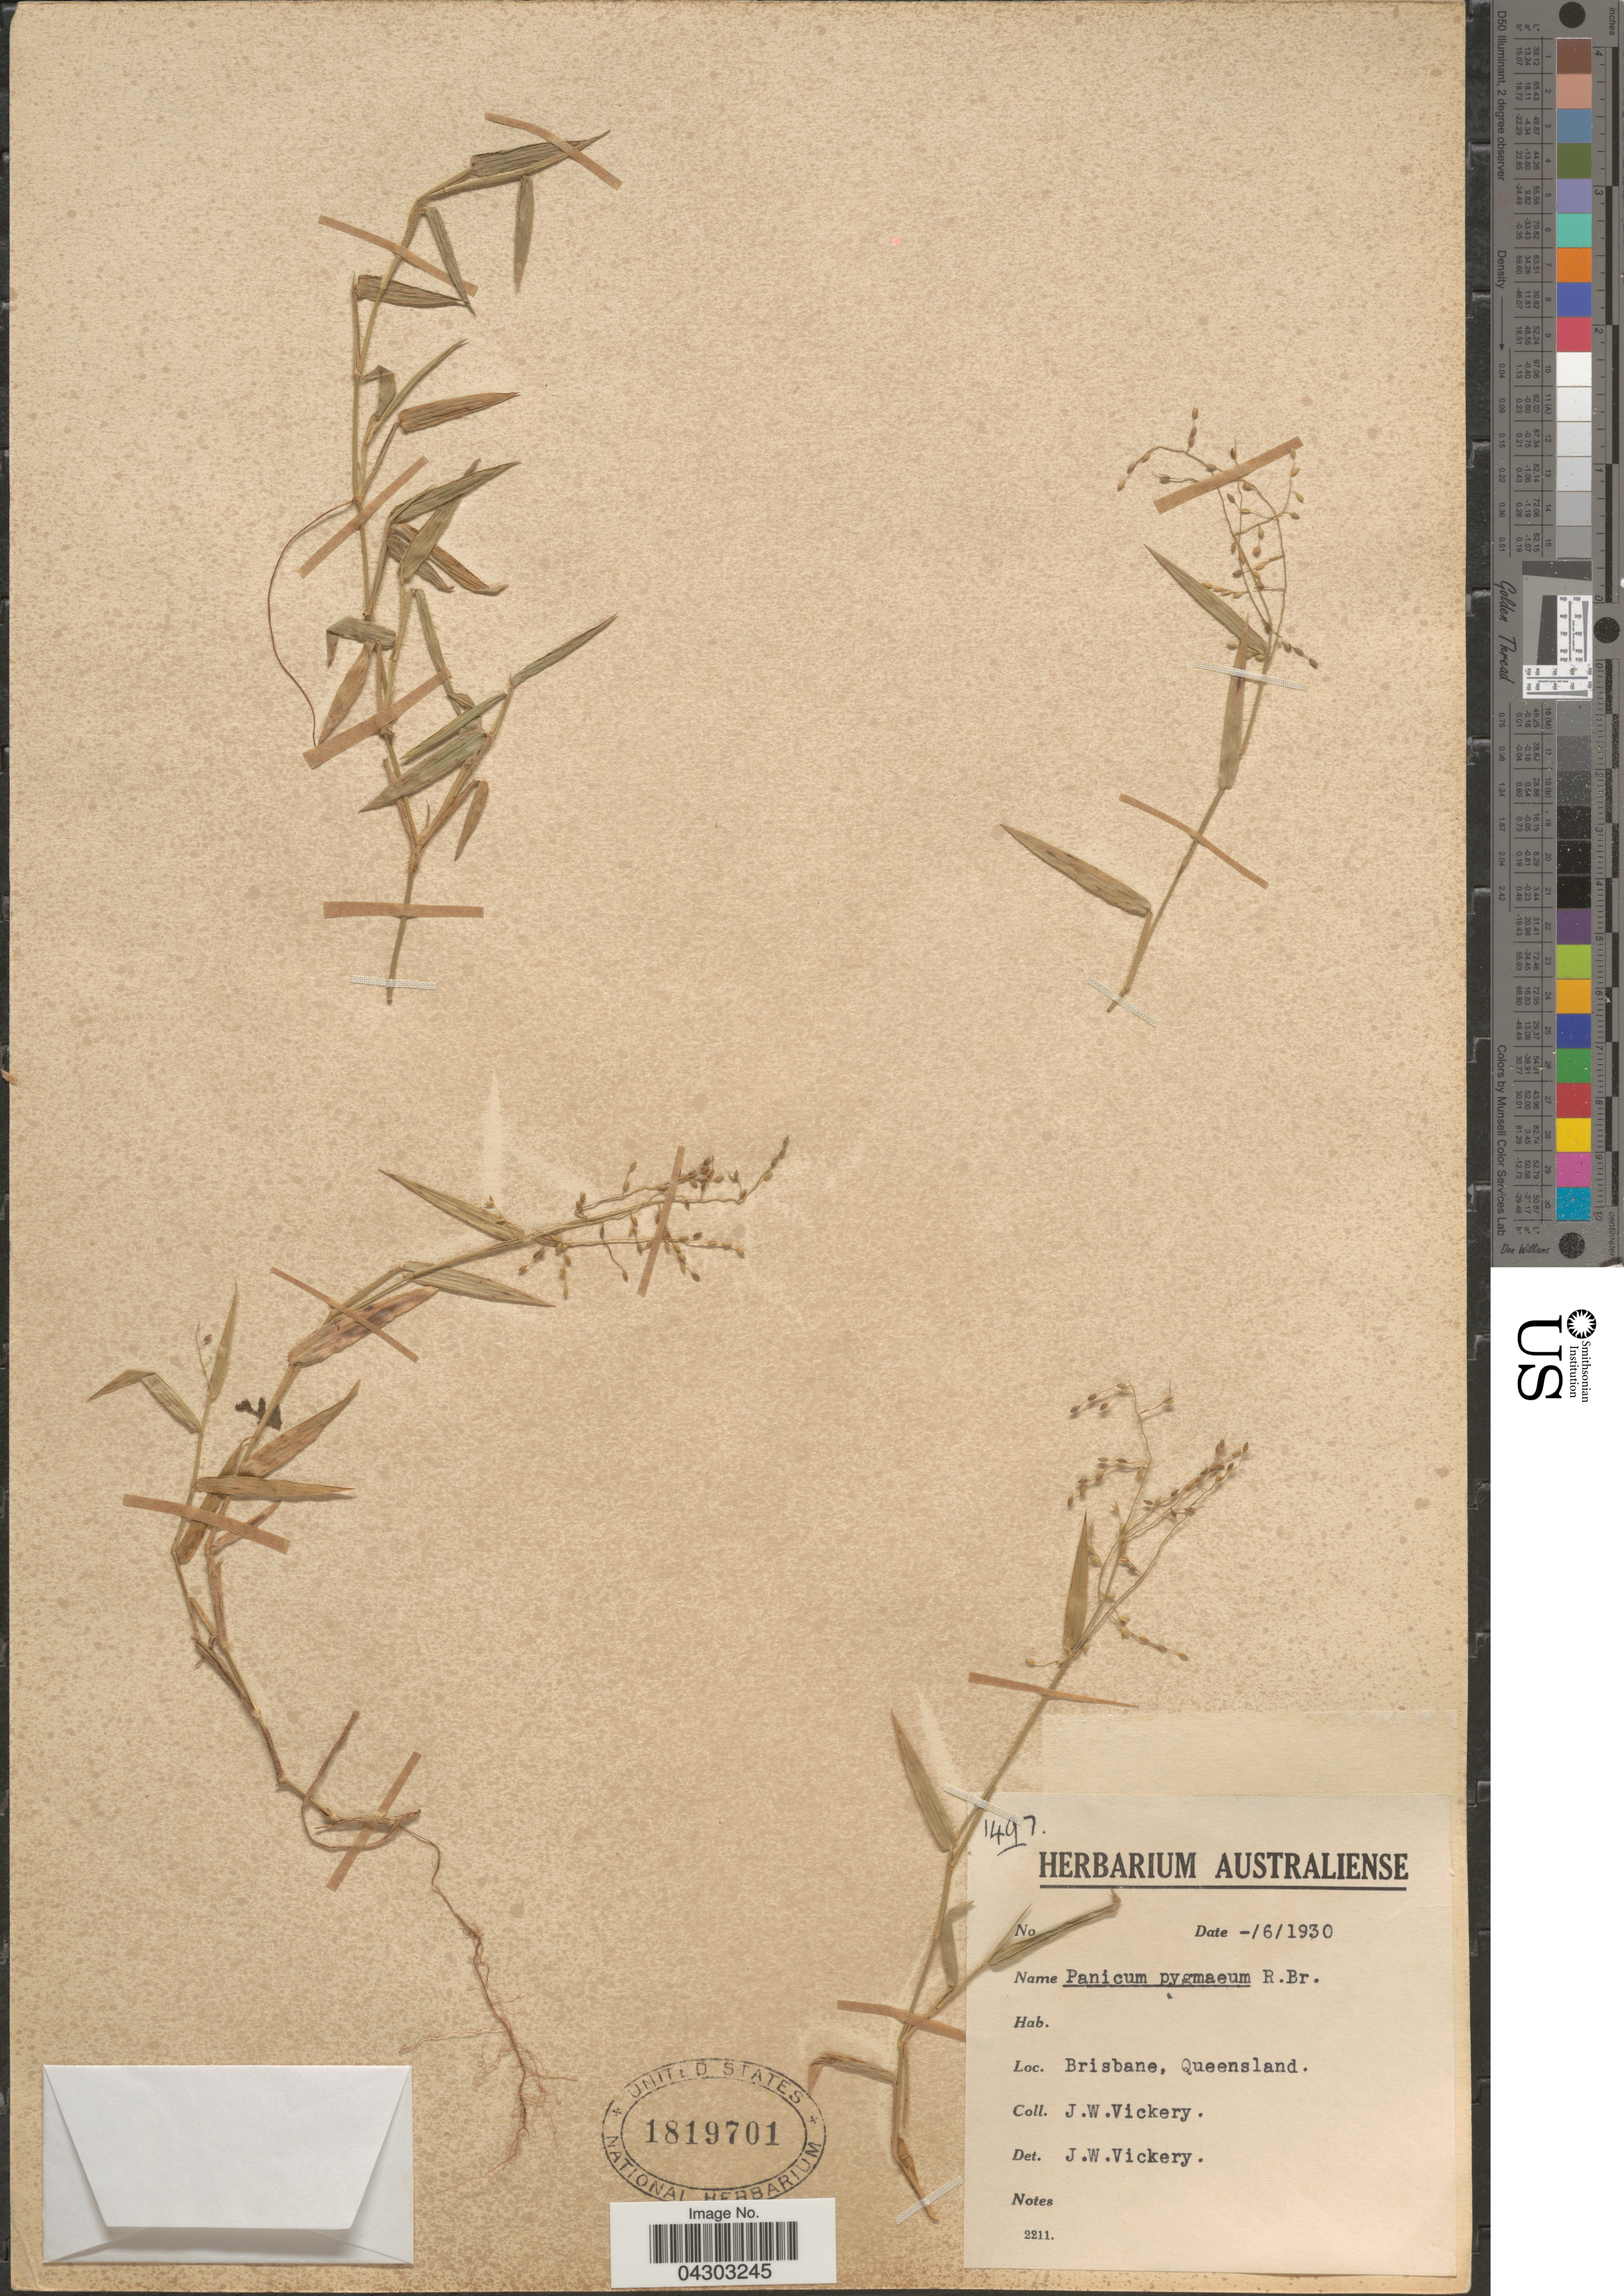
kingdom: Plantae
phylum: Tracheophyta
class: Liliopsida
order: Poales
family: Poaceae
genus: Panicum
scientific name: Panicum pygmaeum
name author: R. Br.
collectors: J. Vickery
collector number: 1497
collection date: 1930-06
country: Australia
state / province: Queensland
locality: Brisbane.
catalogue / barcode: US 1819701